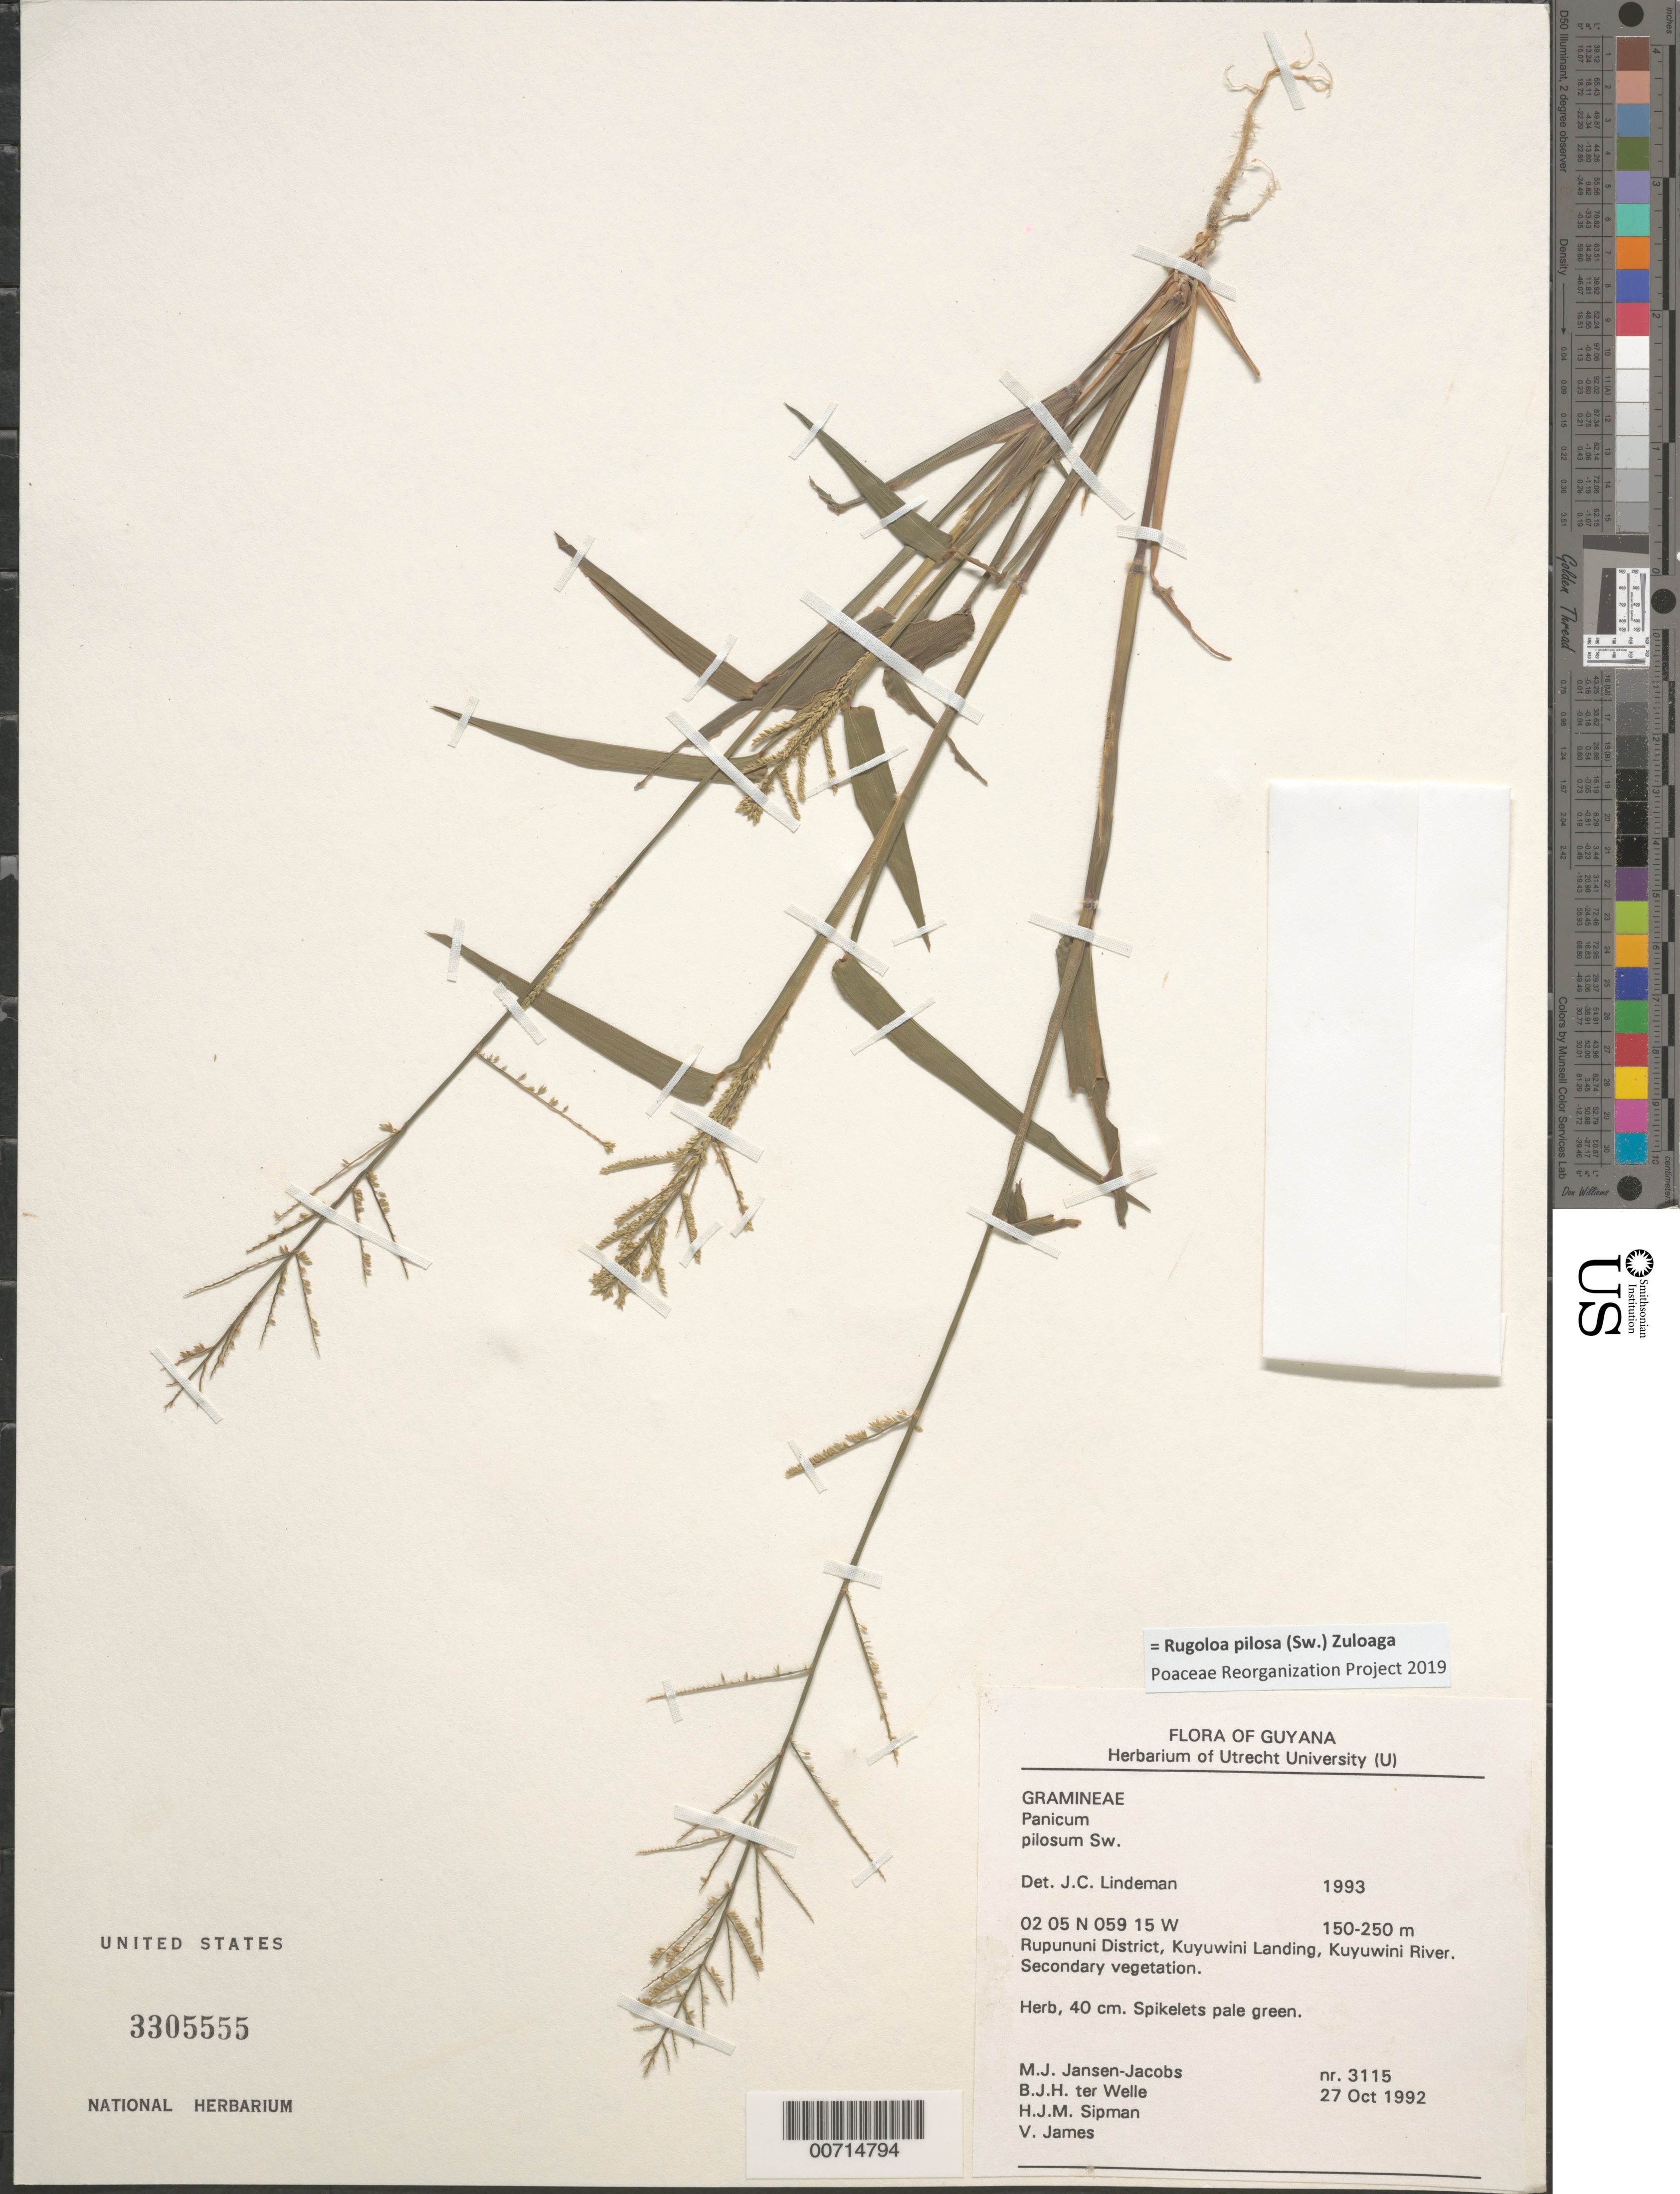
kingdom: Plantae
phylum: Tracheophyta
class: Liliopsida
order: Poales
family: Poaceae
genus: Panicum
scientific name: Panicum pilosum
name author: Sw.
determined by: Lindeman, J. C.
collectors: M. J. Jansen-Jacobs, B. Welle, H. J. M. Sipman & V. James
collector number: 3115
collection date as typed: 27-Oct-92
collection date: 1992-10-27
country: Guyana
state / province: U. Takutu-U. Essequibo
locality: Kuyuwini Landing, Kuyuwini River, Rupununi District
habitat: Secondary vegetation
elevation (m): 150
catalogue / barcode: US 3305555